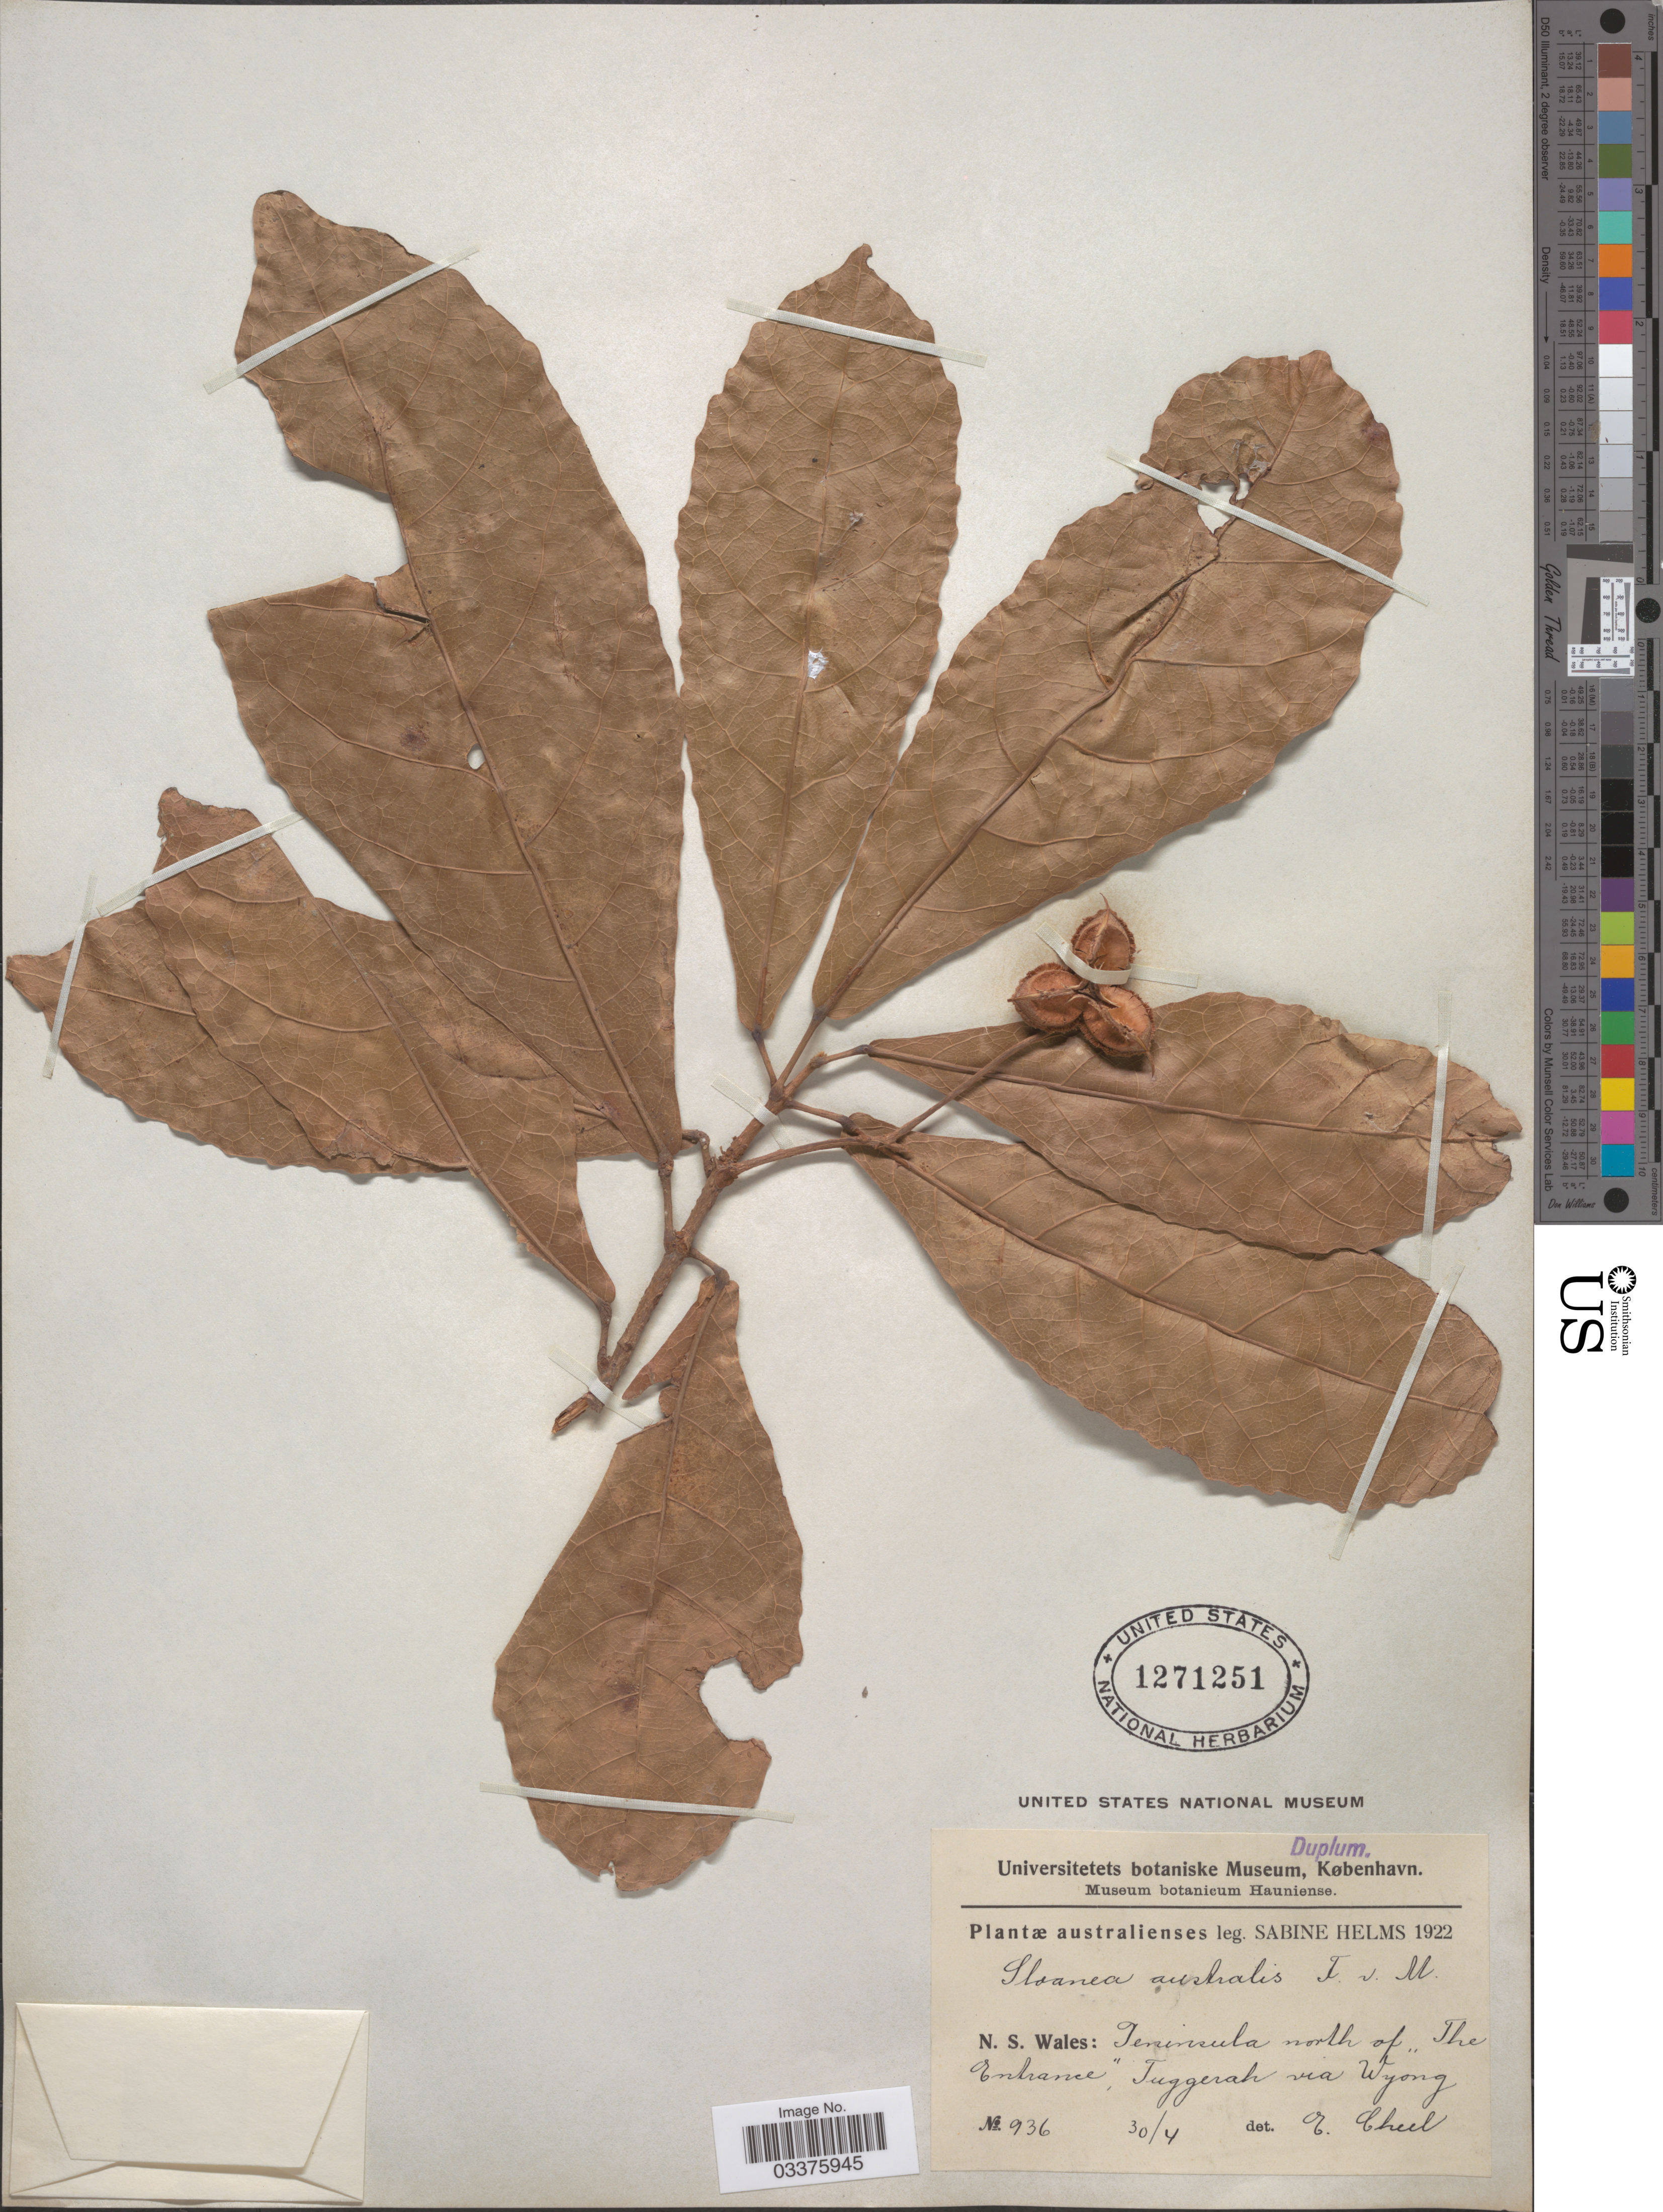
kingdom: Plantae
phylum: Tracheophyta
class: Magnoliopsida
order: Oxalidales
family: Elaeocarpaceae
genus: Sloanea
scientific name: Sloanea australis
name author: (Benth.) F. Muell.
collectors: S. Helms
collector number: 936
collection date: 1922-04-30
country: Australia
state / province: New South Wales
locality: Peninsula north of "The Entrance", Tuggerah via Wyong.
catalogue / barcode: US 1271251